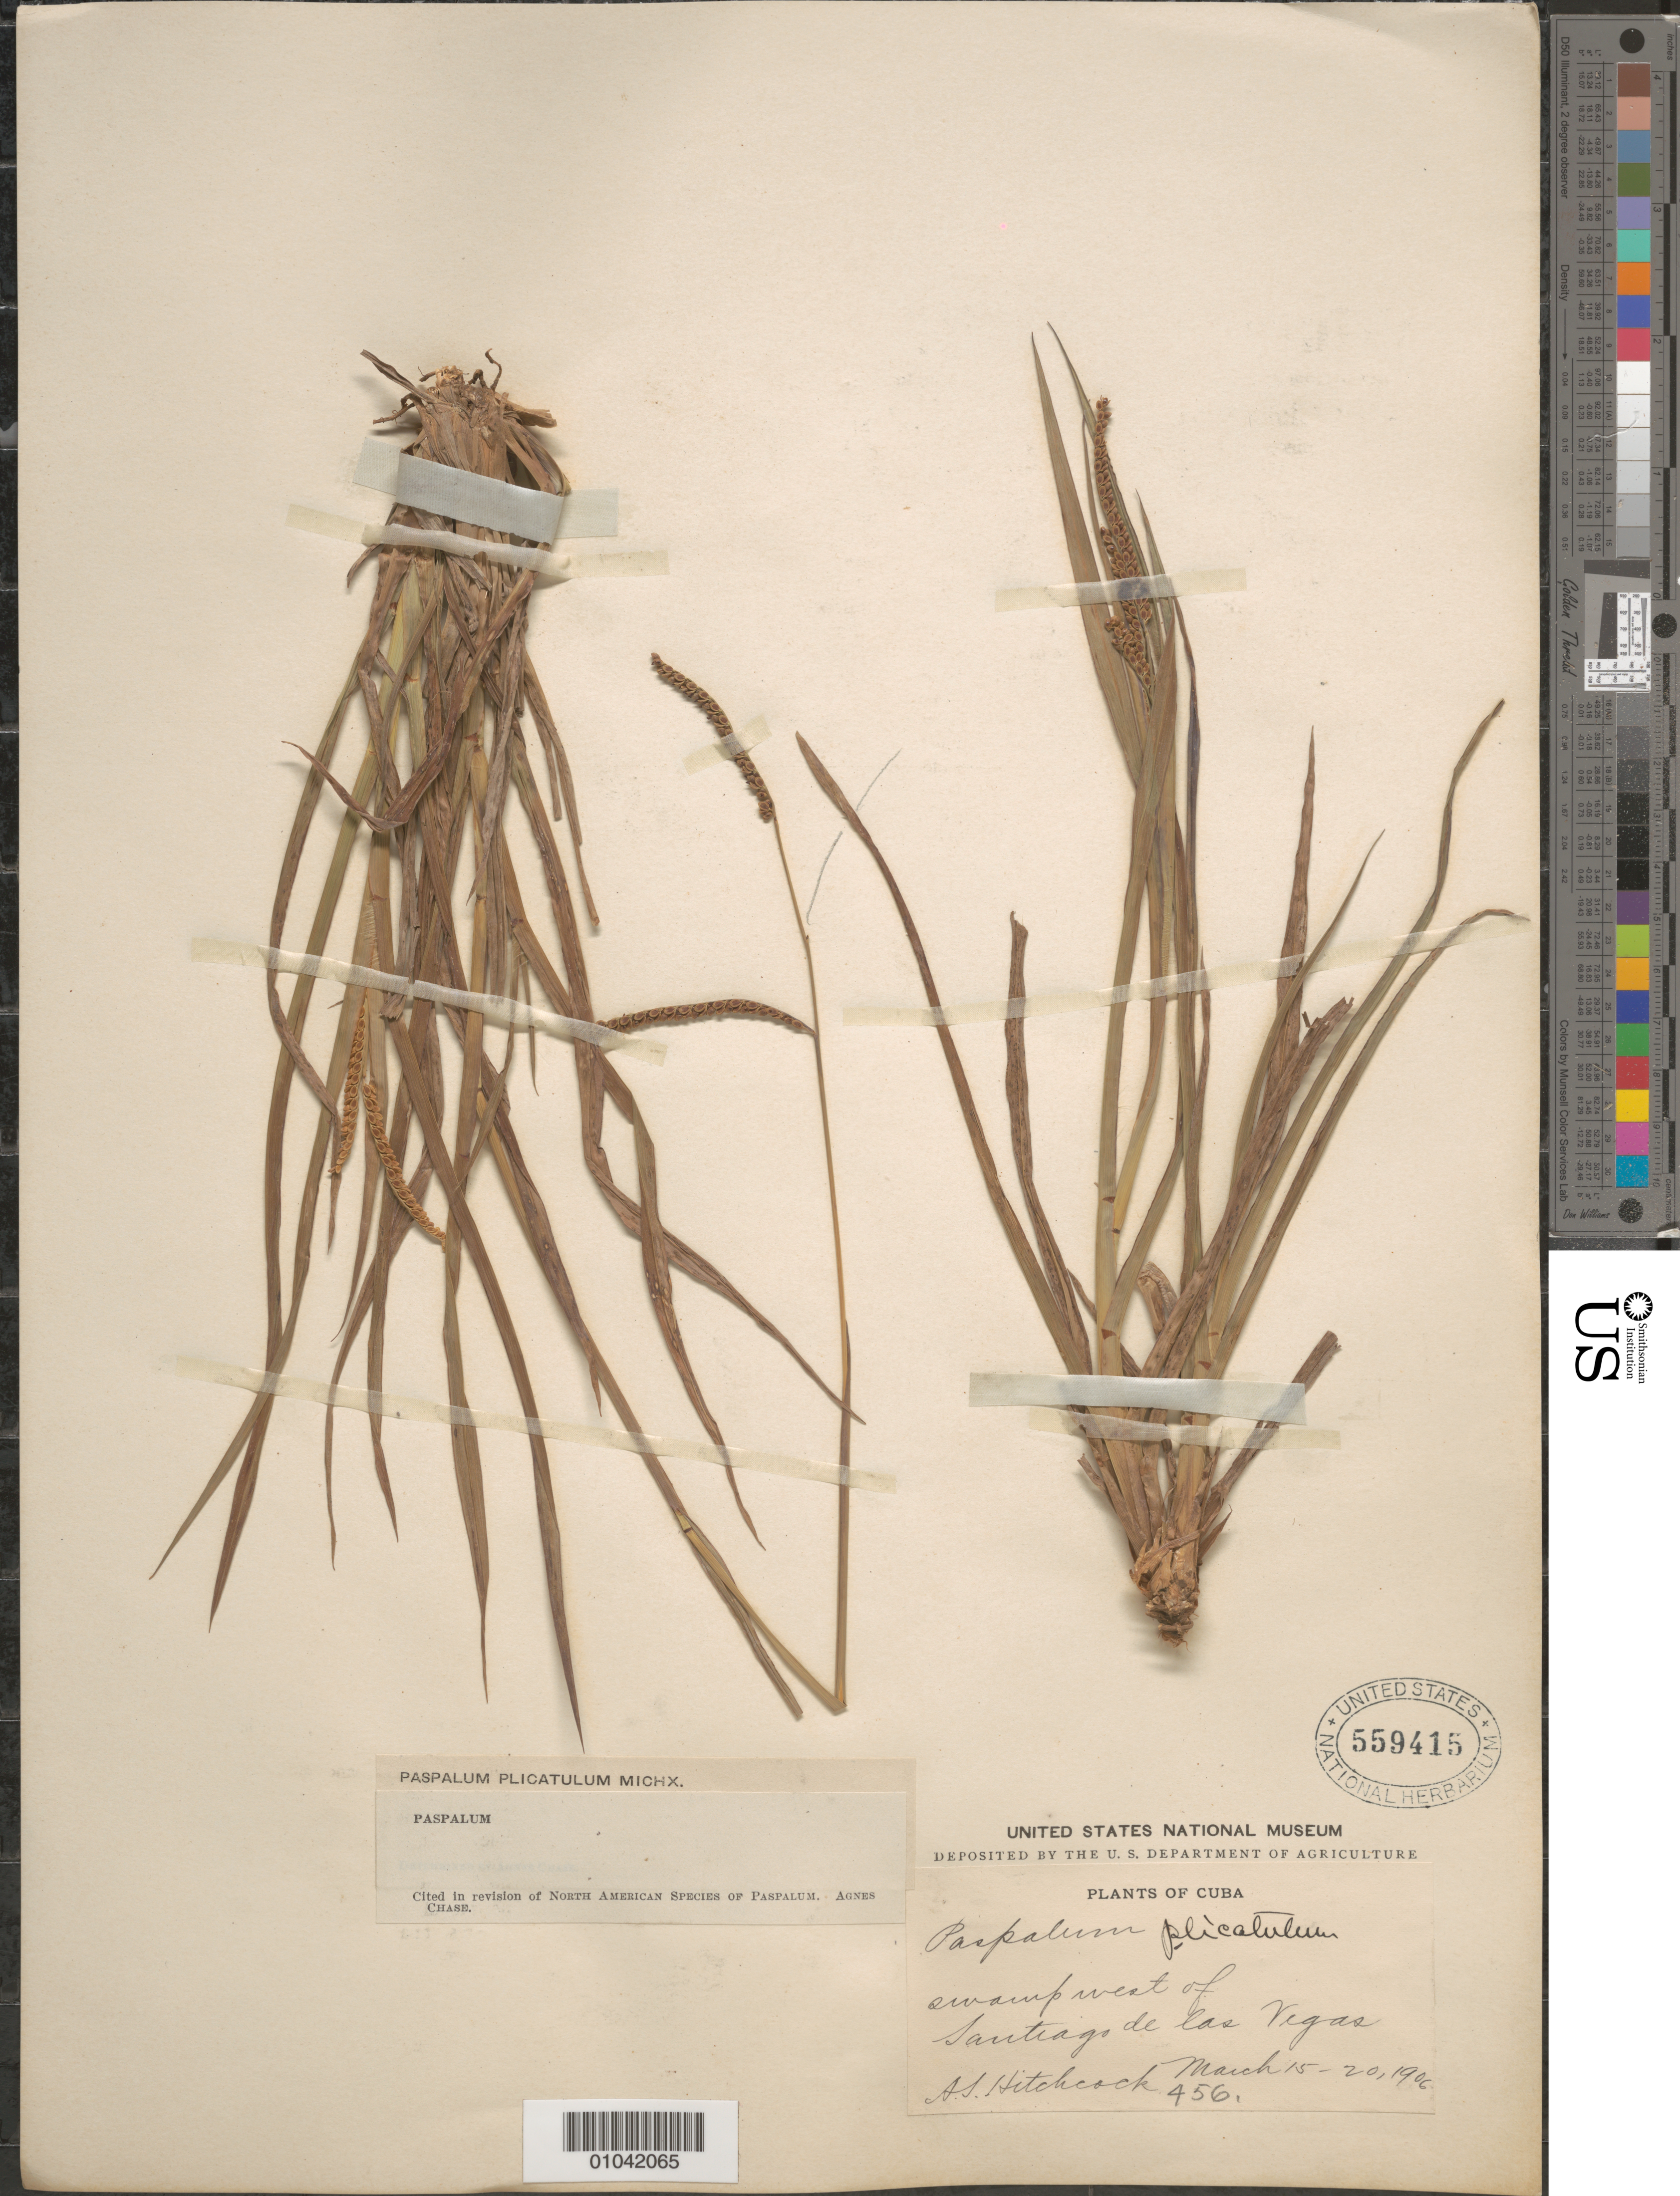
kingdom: Plantae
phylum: Tracheophyta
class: Liliopsida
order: Poales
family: Poaceae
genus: Paspalum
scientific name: Paspalum plicatulum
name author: Michx.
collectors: A. S. Hitchcock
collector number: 456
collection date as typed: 15 Mar 1906 to 20 Mar 1906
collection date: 1906-03-15/1906-03-20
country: Cuba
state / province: La Habana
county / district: Municipio Boyeros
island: Cuba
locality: West of Santiago de las Vegas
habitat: Swamp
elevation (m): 97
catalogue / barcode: US 559415